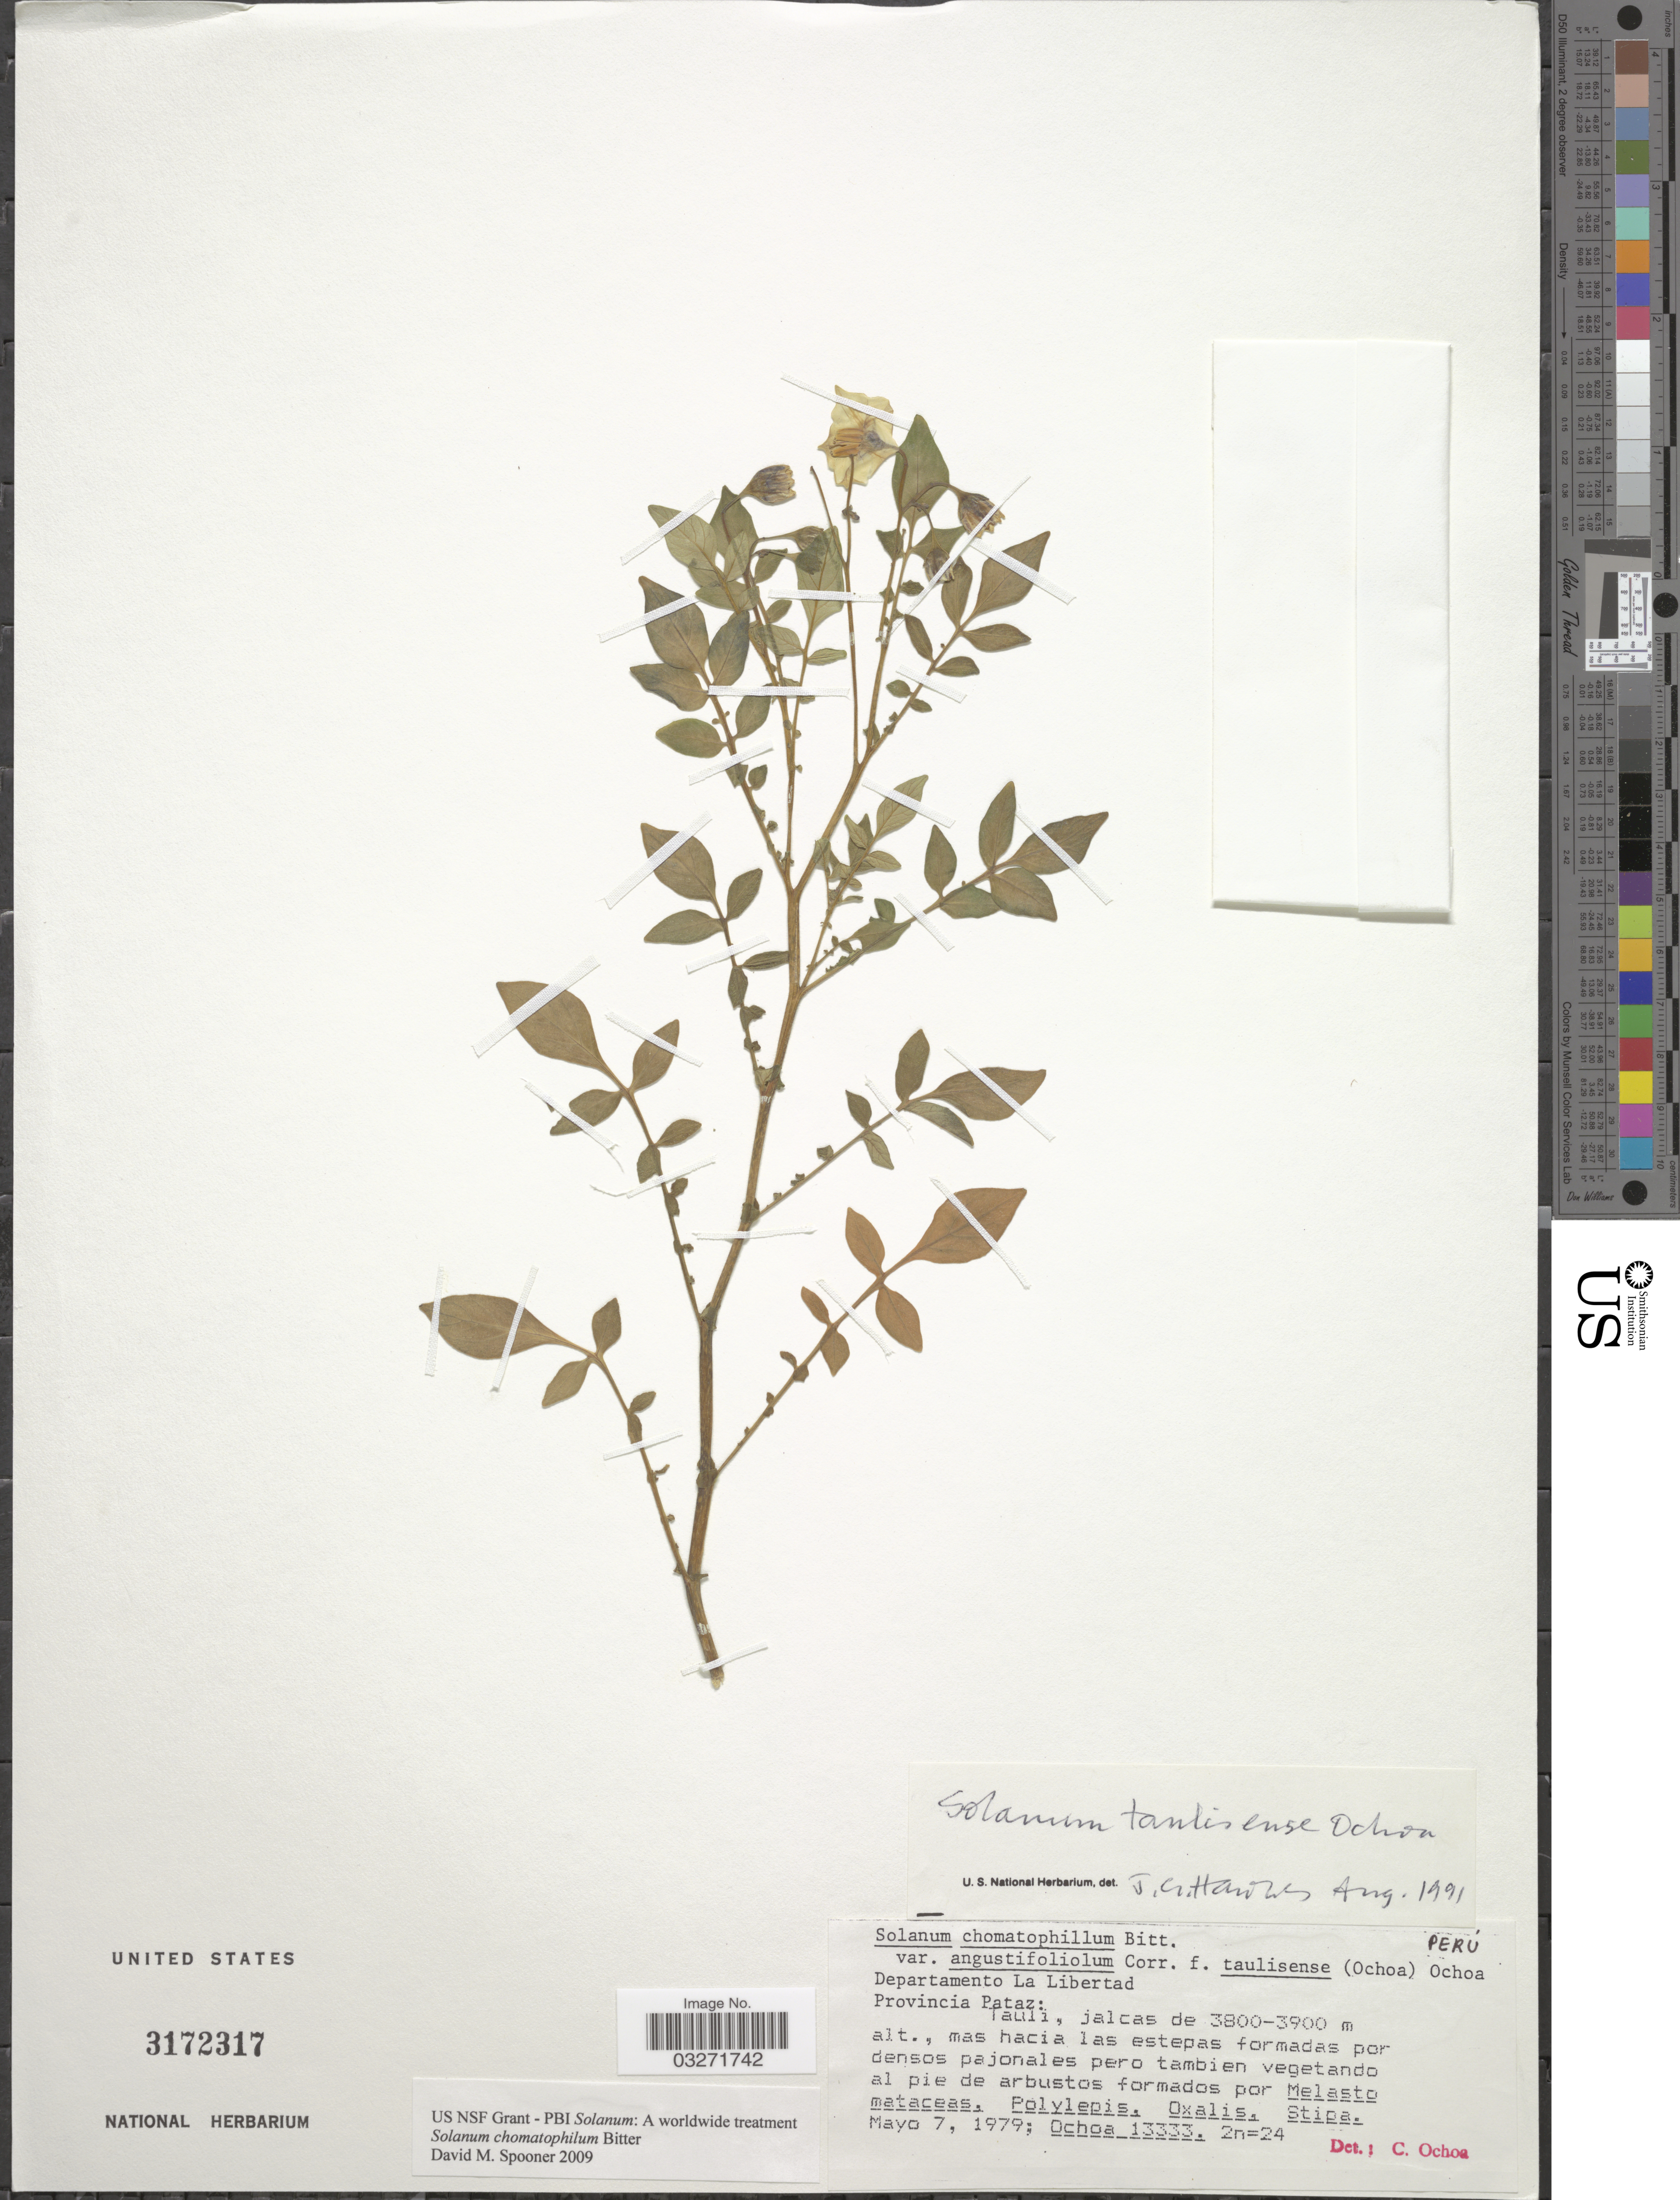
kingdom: Plantae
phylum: Tracheophyta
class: Magnoliopsida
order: Solanales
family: Solanaceae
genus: Solanum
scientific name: Solanum chomatophilum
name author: Bitter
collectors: -. Ochoa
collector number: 13333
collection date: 1979-05-07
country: Peru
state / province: La Libertad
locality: Departamento La Libertad. Provincia Pataz: Tauli, jalcas.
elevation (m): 3800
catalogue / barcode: US 3172317